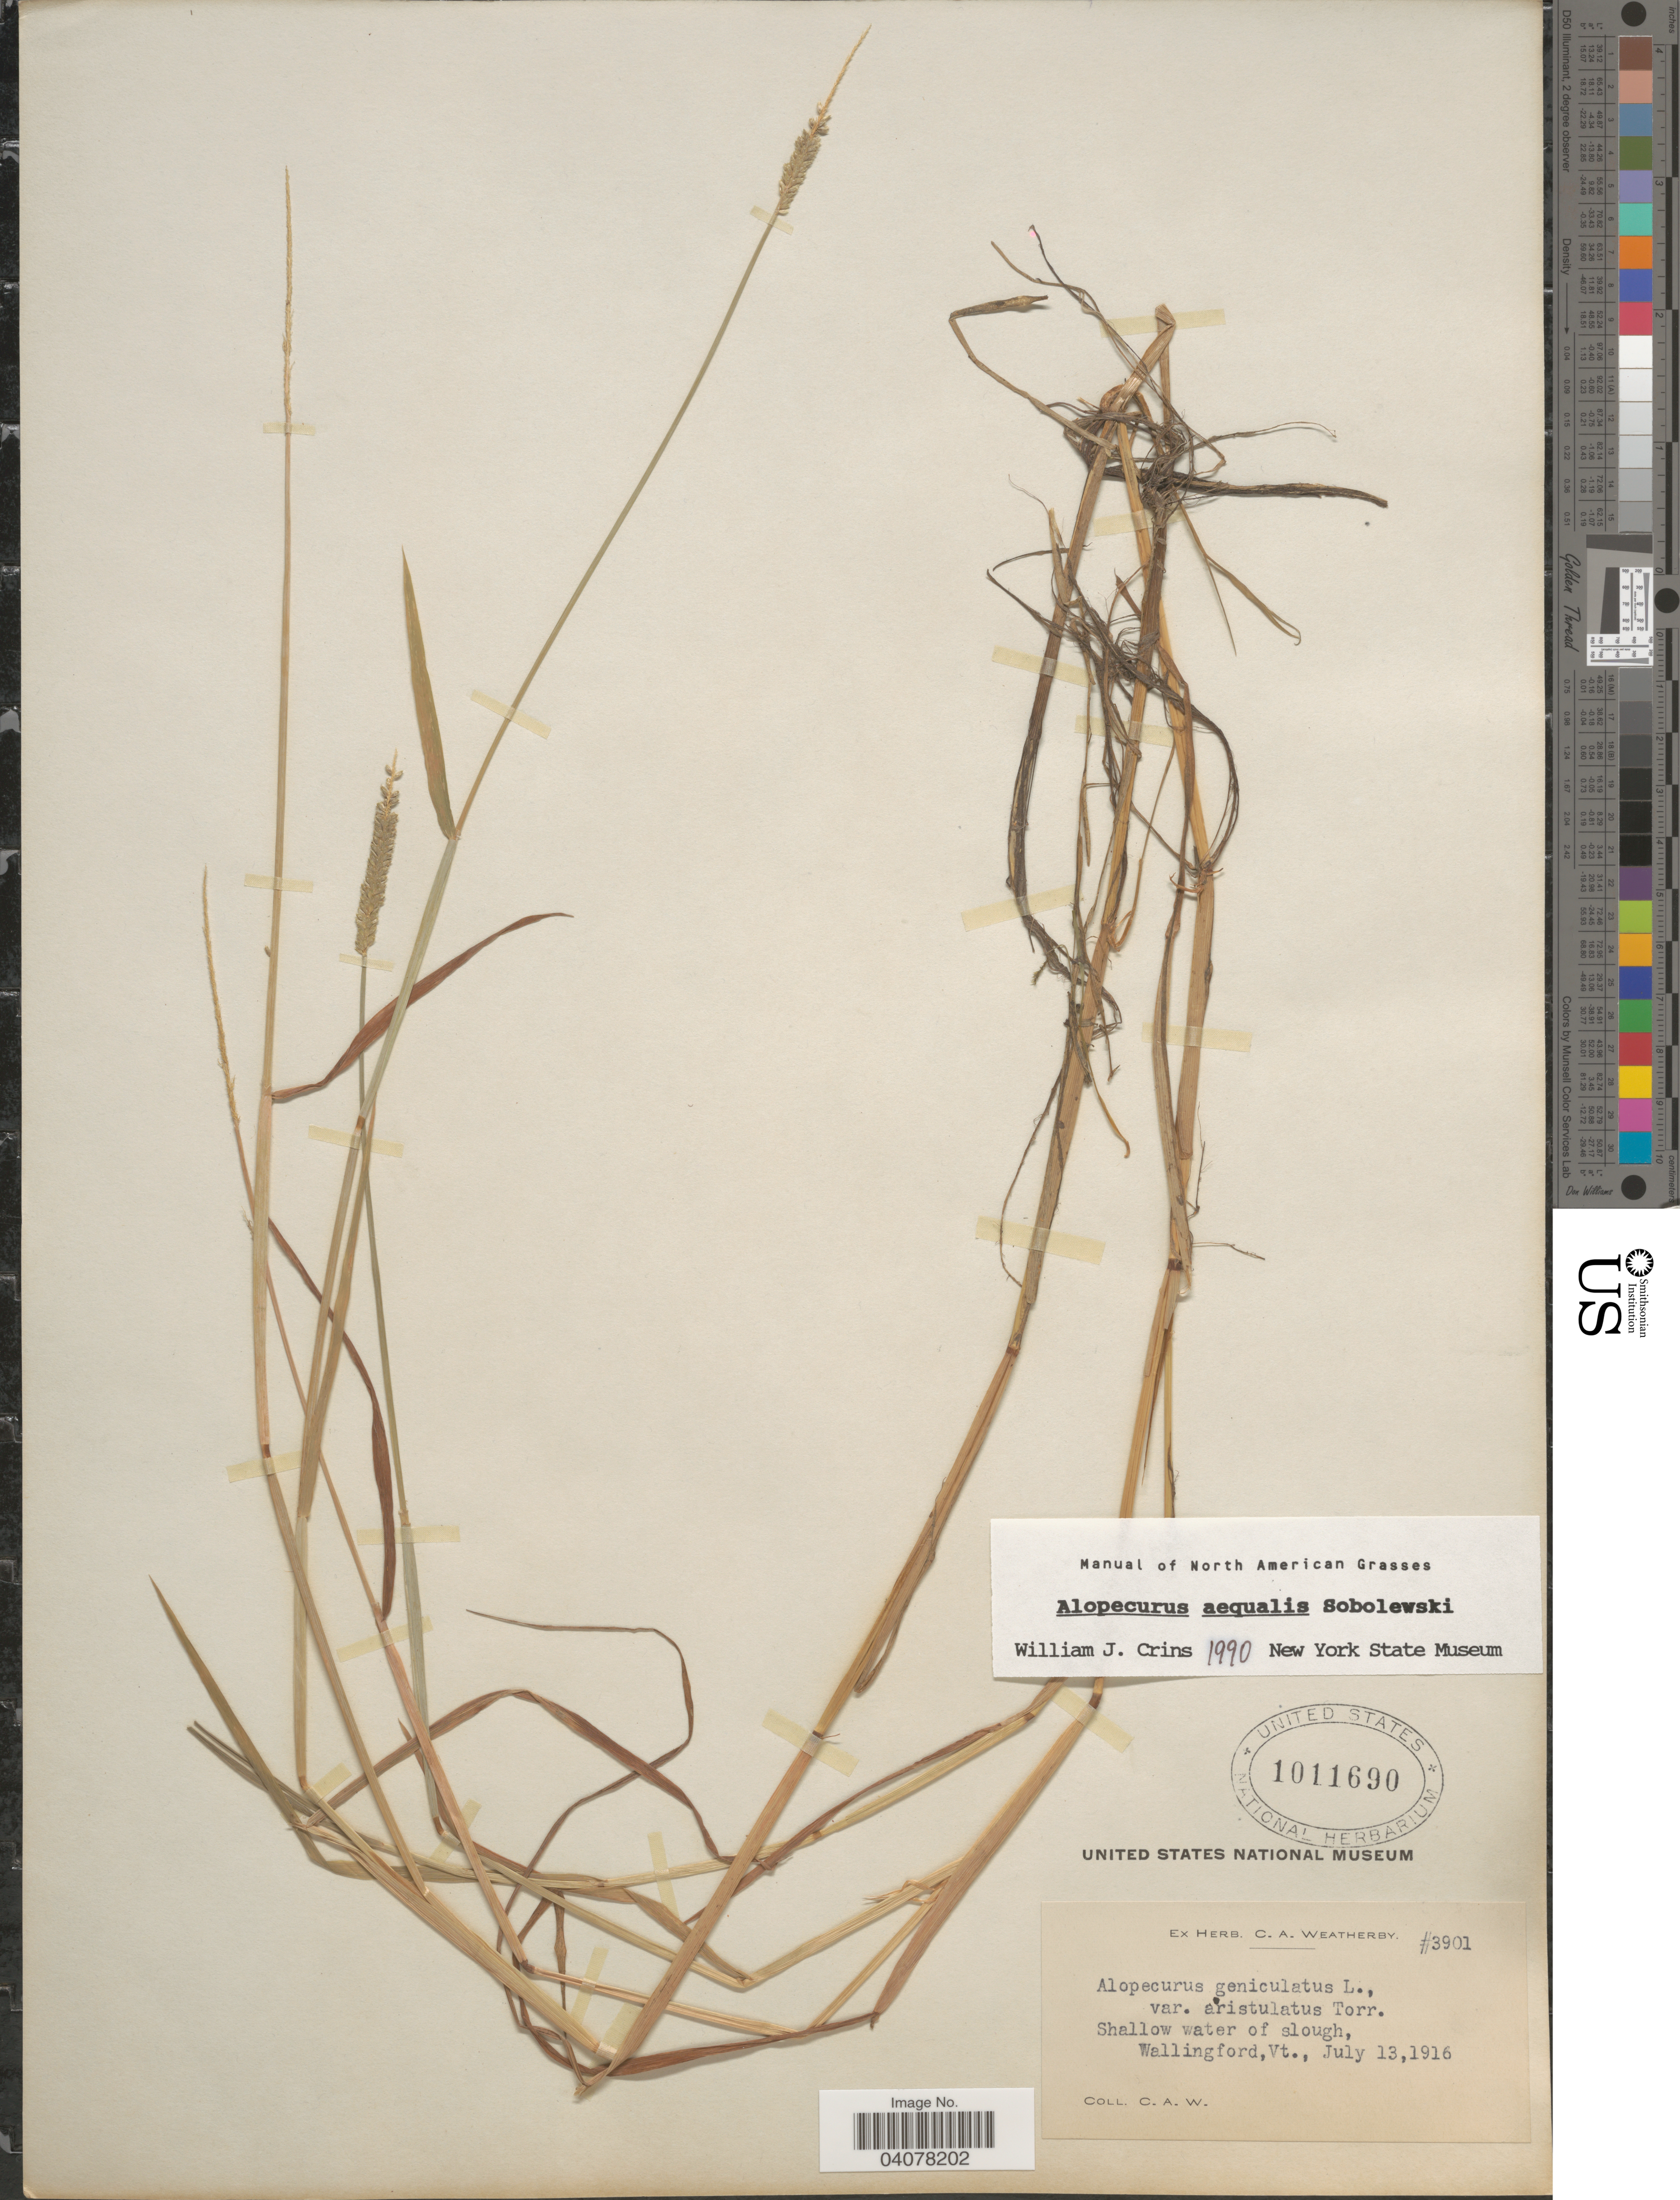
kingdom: Plantae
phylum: Tracheophyta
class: Liliopsida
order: Poales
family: Poaceae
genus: Alopecurus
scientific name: Alopecurus aequalis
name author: Sobol.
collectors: C. A. Weatherby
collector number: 3901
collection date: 1916-07-13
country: United States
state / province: Vermont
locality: Shallow water of slough, Wallingford.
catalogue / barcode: US 1011690